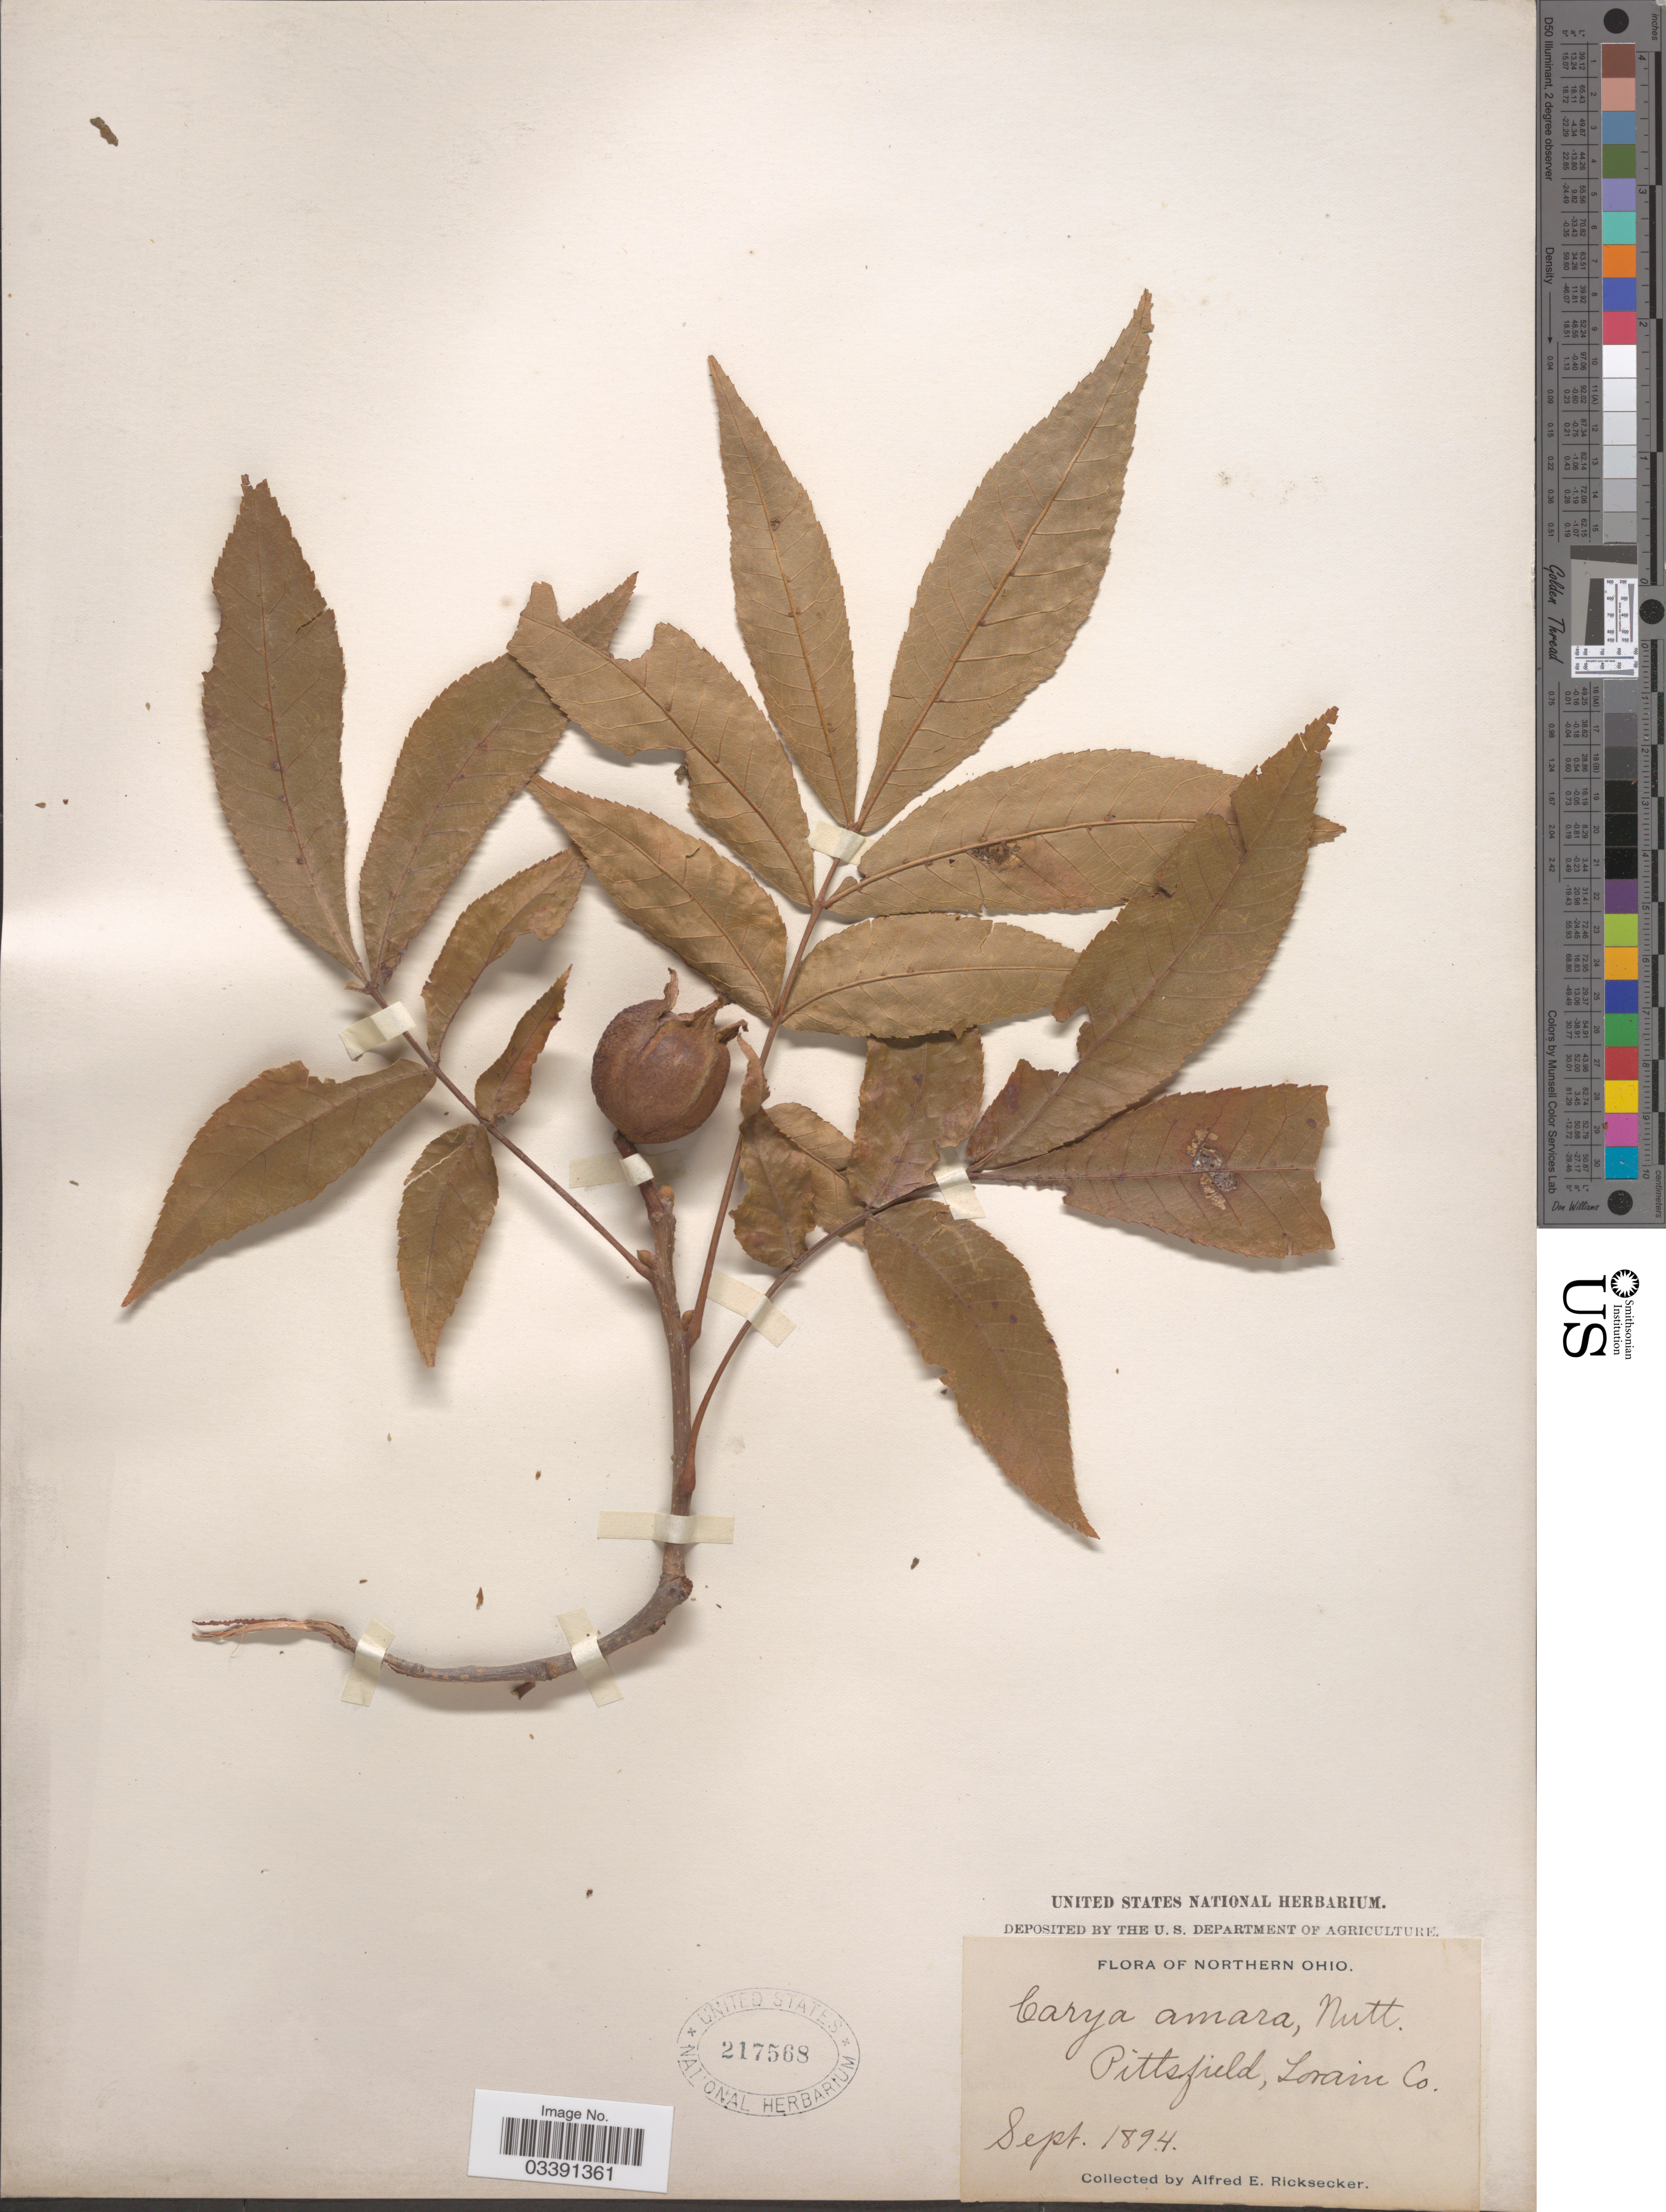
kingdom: Plantae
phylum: Tracheophyta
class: Magnoliopsida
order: Fagales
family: Juglandaceae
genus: Carya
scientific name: Carya cordiformis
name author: (Wangenh.) K. Koch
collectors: A. E. Ricksecker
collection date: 1894-09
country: United States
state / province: Ohio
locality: Northern Ohio. Pittsfield, Lorain Co.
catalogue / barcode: US 217568